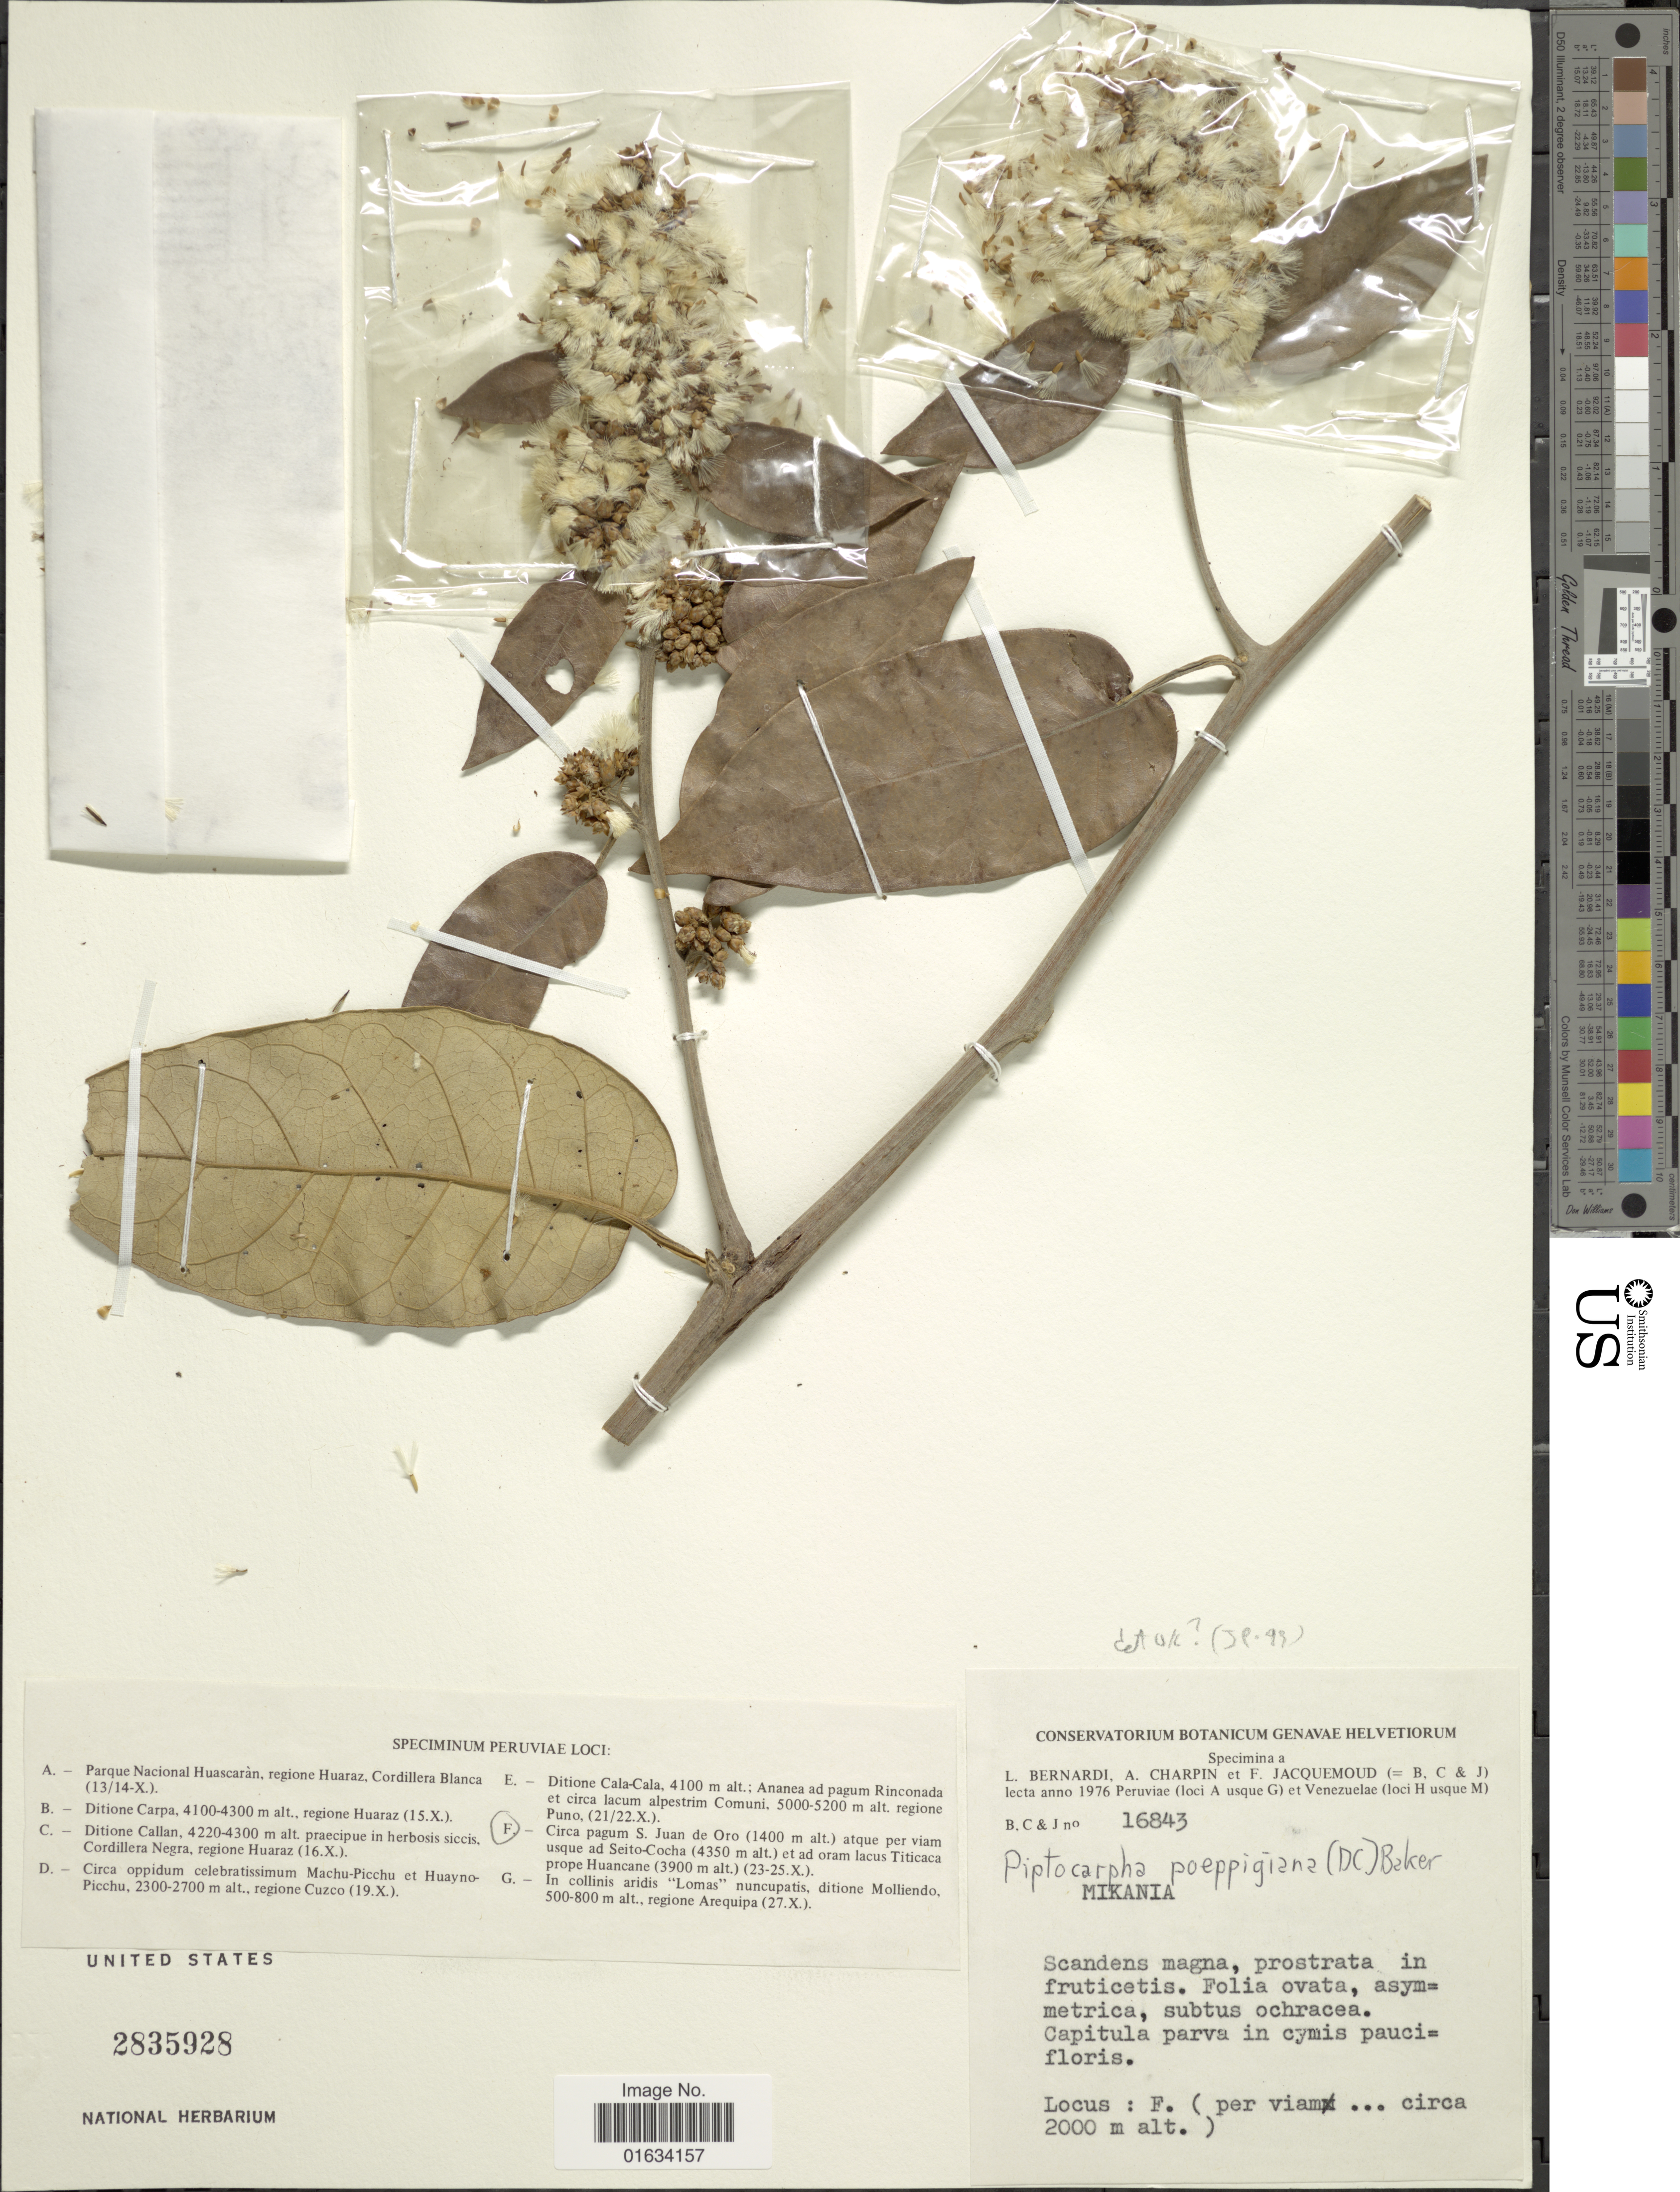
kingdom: Plantae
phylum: Tracheophyta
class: Magnoliopsida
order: Asterales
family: Asteraceae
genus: Piptocarpha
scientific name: Piptocarpha poeppigiana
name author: (DC.) Baker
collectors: L. Bernardi, A. Charpin & F. Jacquemoud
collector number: B,C & J 16843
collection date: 1976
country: Peru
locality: Peruviae (loci A usque G) et Venezuelae (loci H usque M) Mikania.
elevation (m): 2000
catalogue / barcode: US 2835928